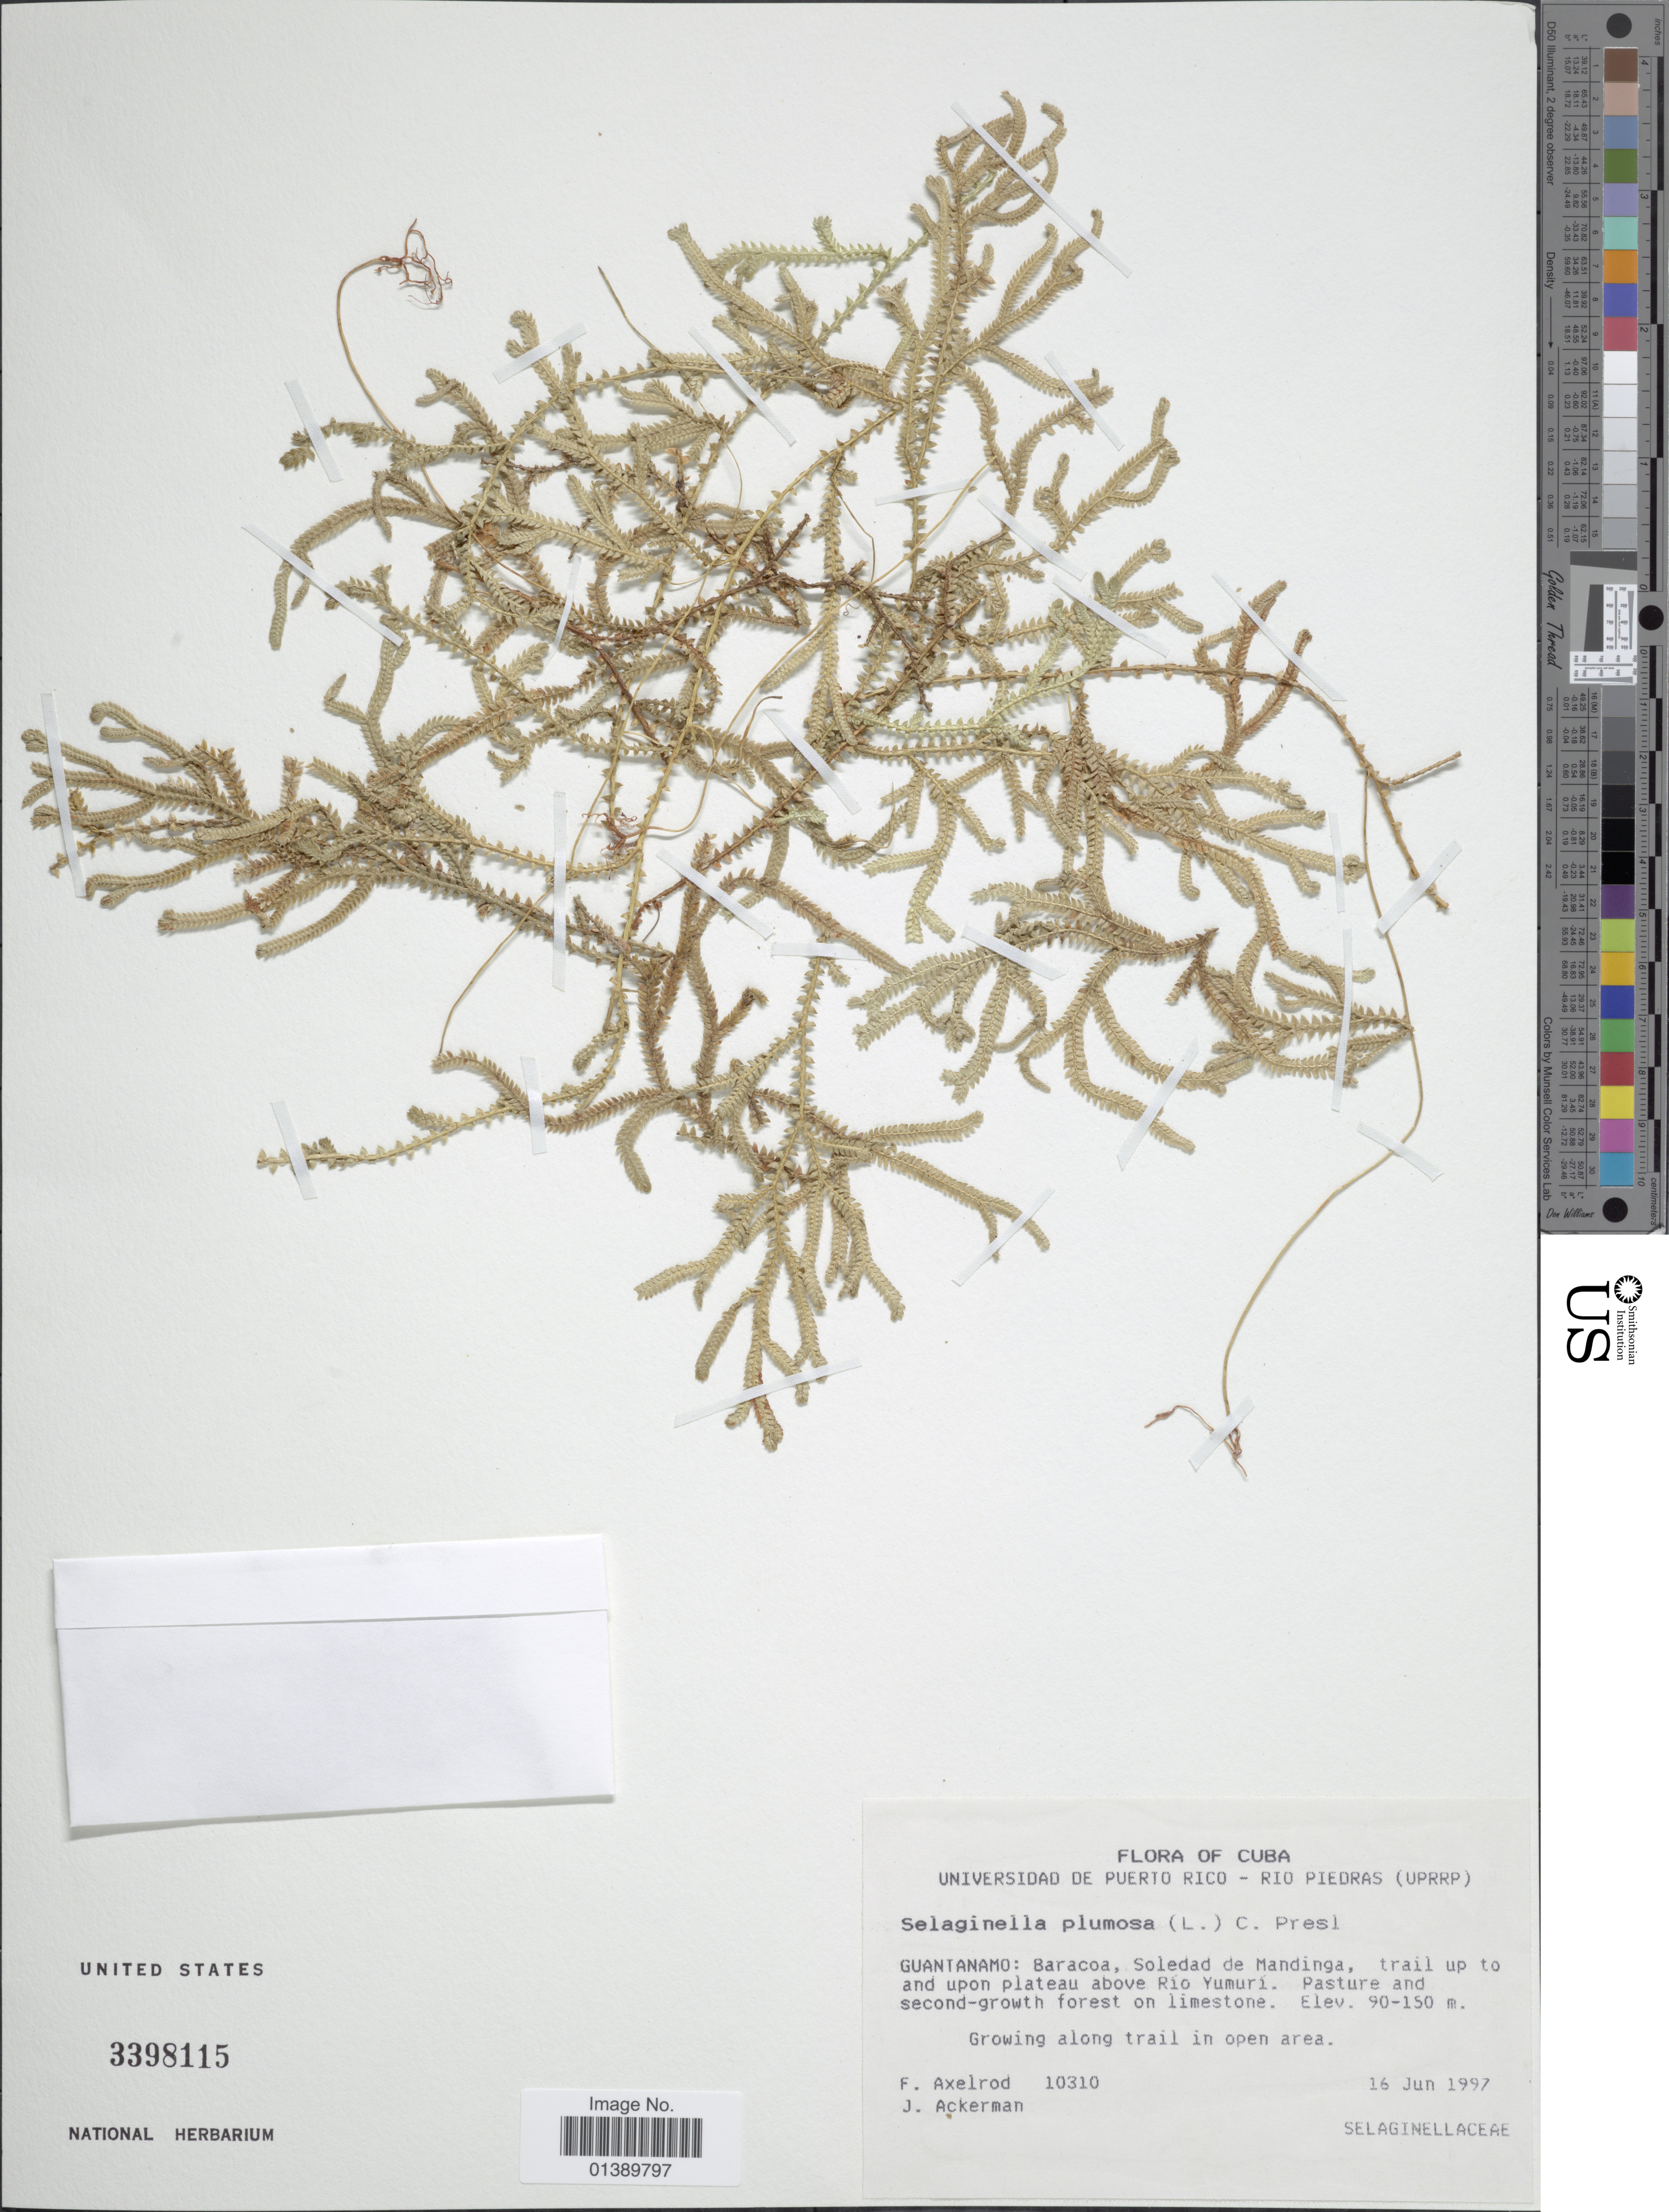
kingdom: Plantae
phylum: Tracheophyta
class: Lycopodiopsida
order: Selaginellales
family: Selaginellaceae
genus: Selaginella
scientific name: Selaginella plumosa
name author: (L.) C. Presl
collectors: F. Axelrod & J. Ackerman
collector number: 10310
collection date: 1997-06-16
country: Cuba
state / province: Guantánamo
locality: Baracoa, Soledad de Mandinga, trail up to and upon lateau above Río Yumurí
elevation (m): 90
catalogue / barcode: US 3398115